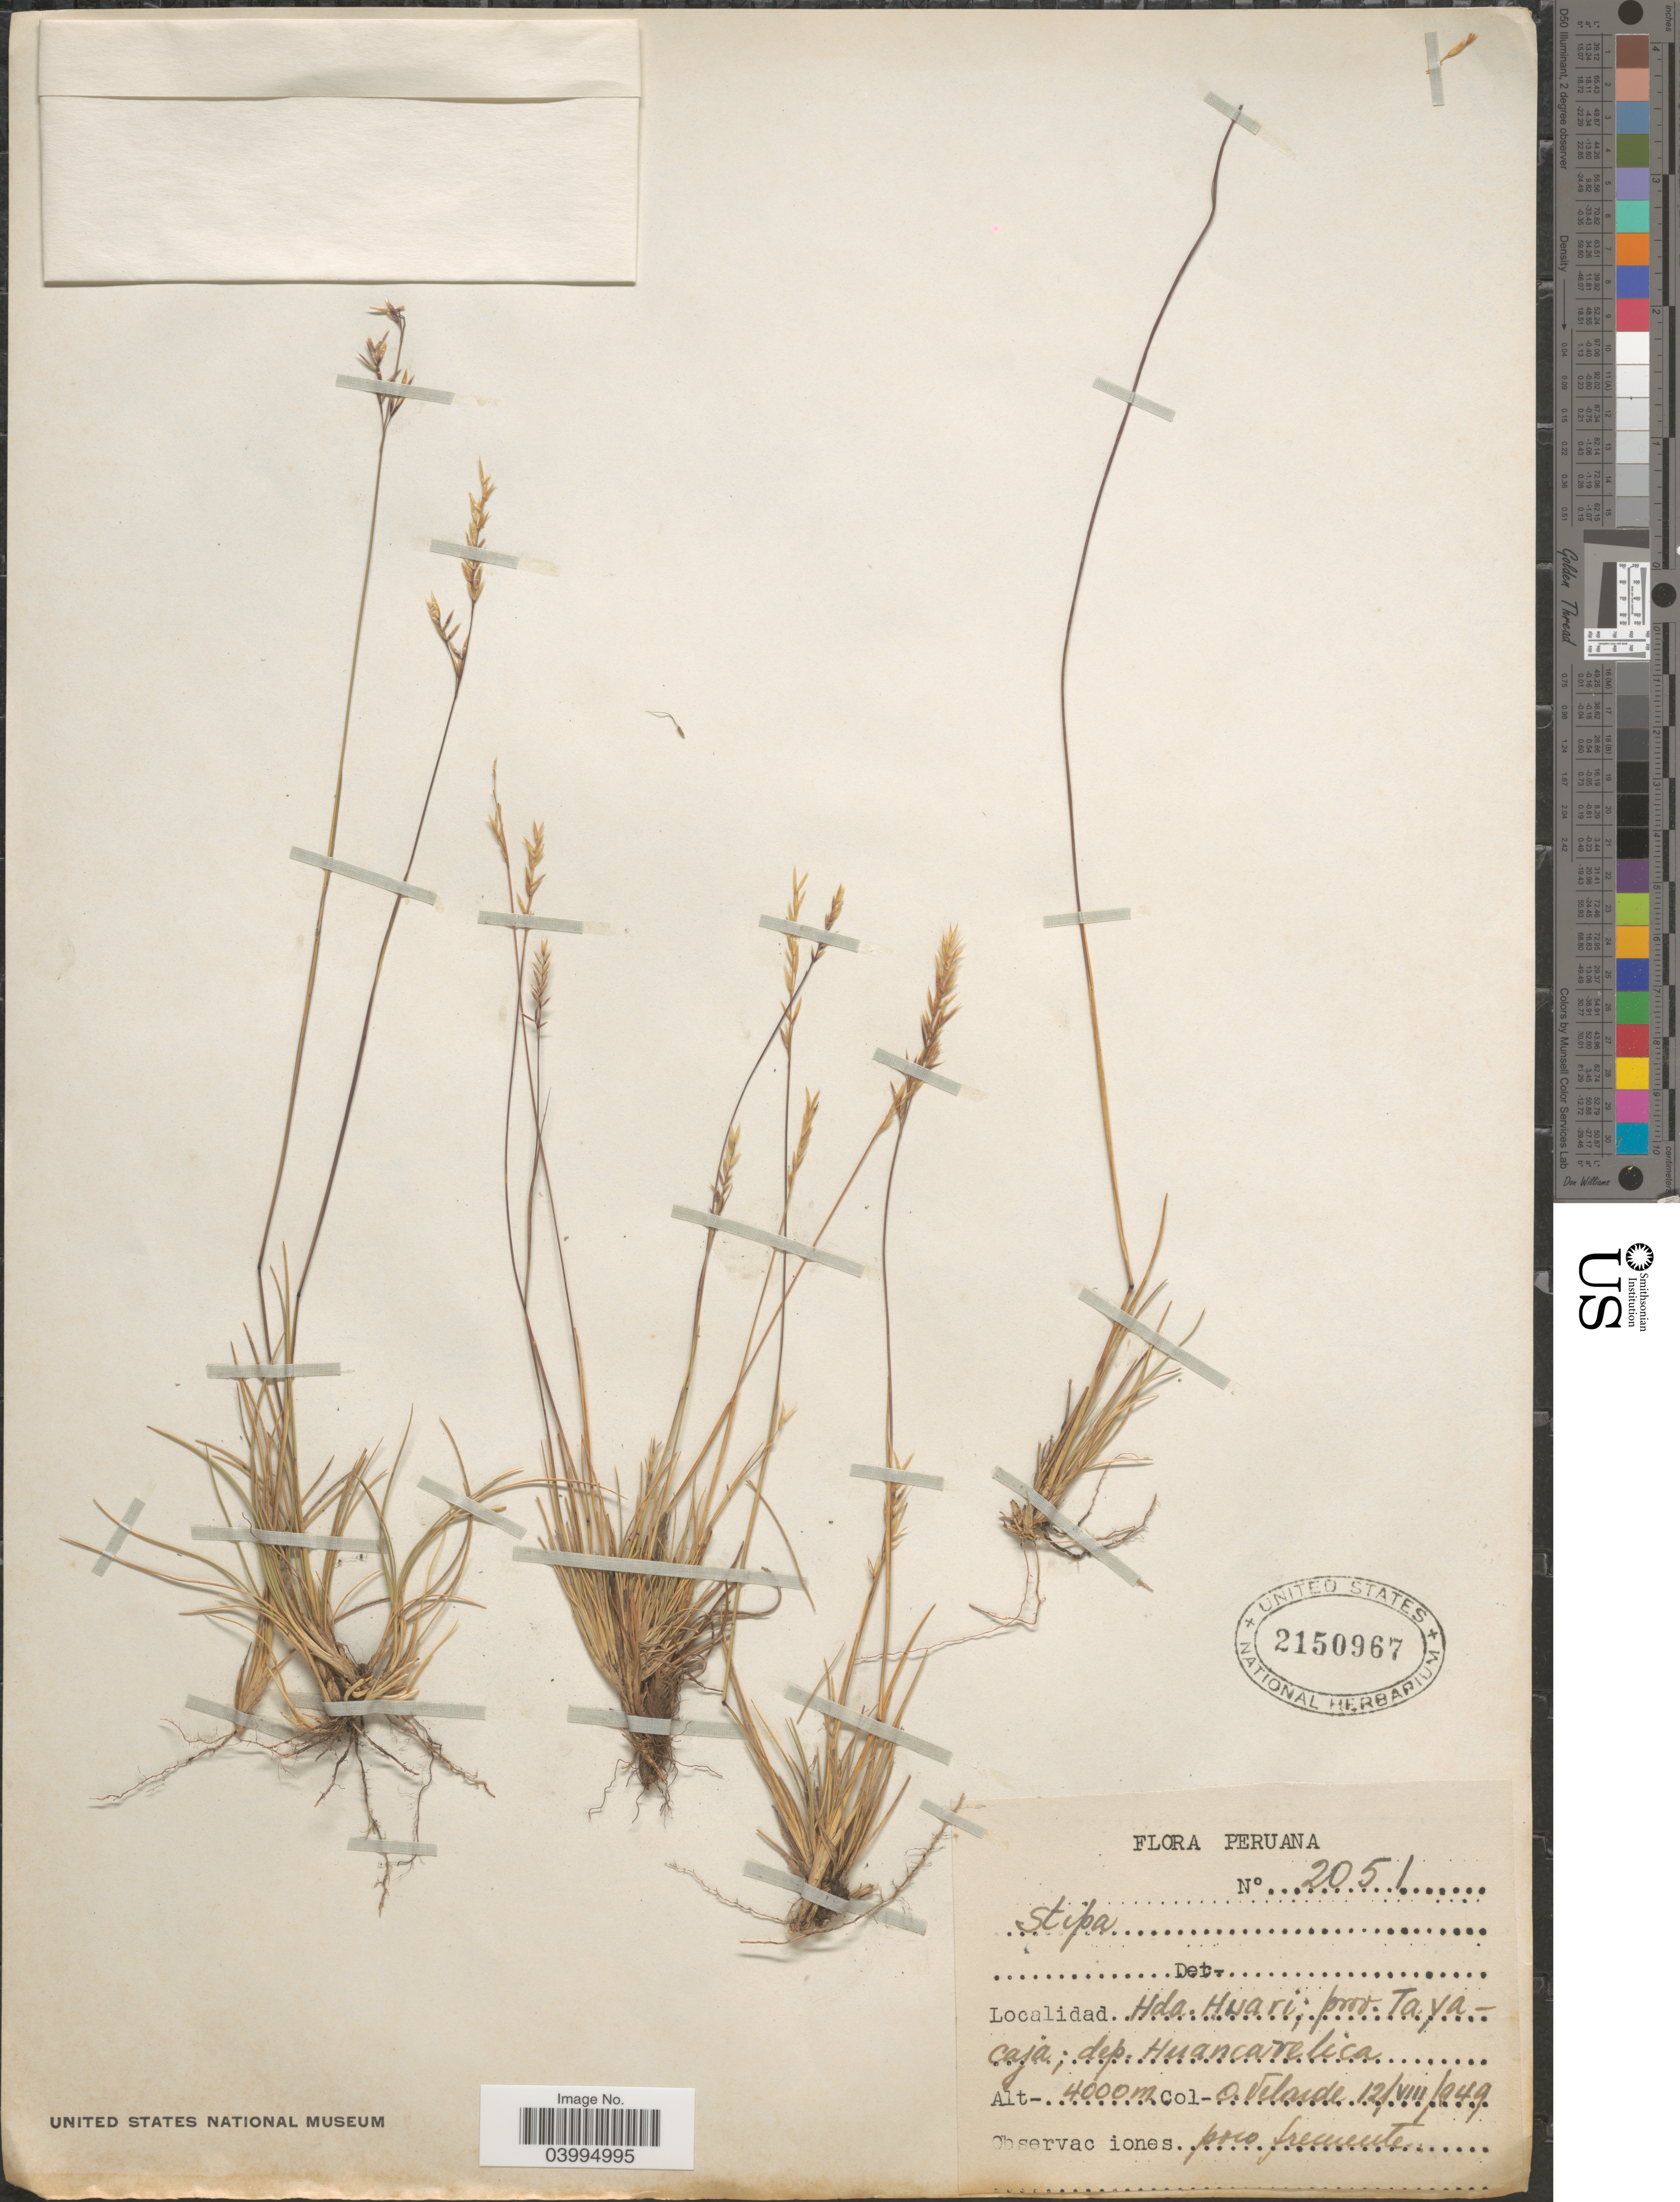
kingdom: Plantae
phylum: Tracheophyta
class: Liliopsida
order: Poales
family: Poaceae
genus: Stipa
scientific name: Stipa sp.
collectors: O. Velarde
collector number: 2051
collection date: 1949-08-12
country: Peru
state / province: Huancavelica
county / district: Tayacaja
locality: Hda. Huari; prov. Tayacaja; dep. Huancavelica.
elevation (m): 4000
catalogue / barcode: US 2150967